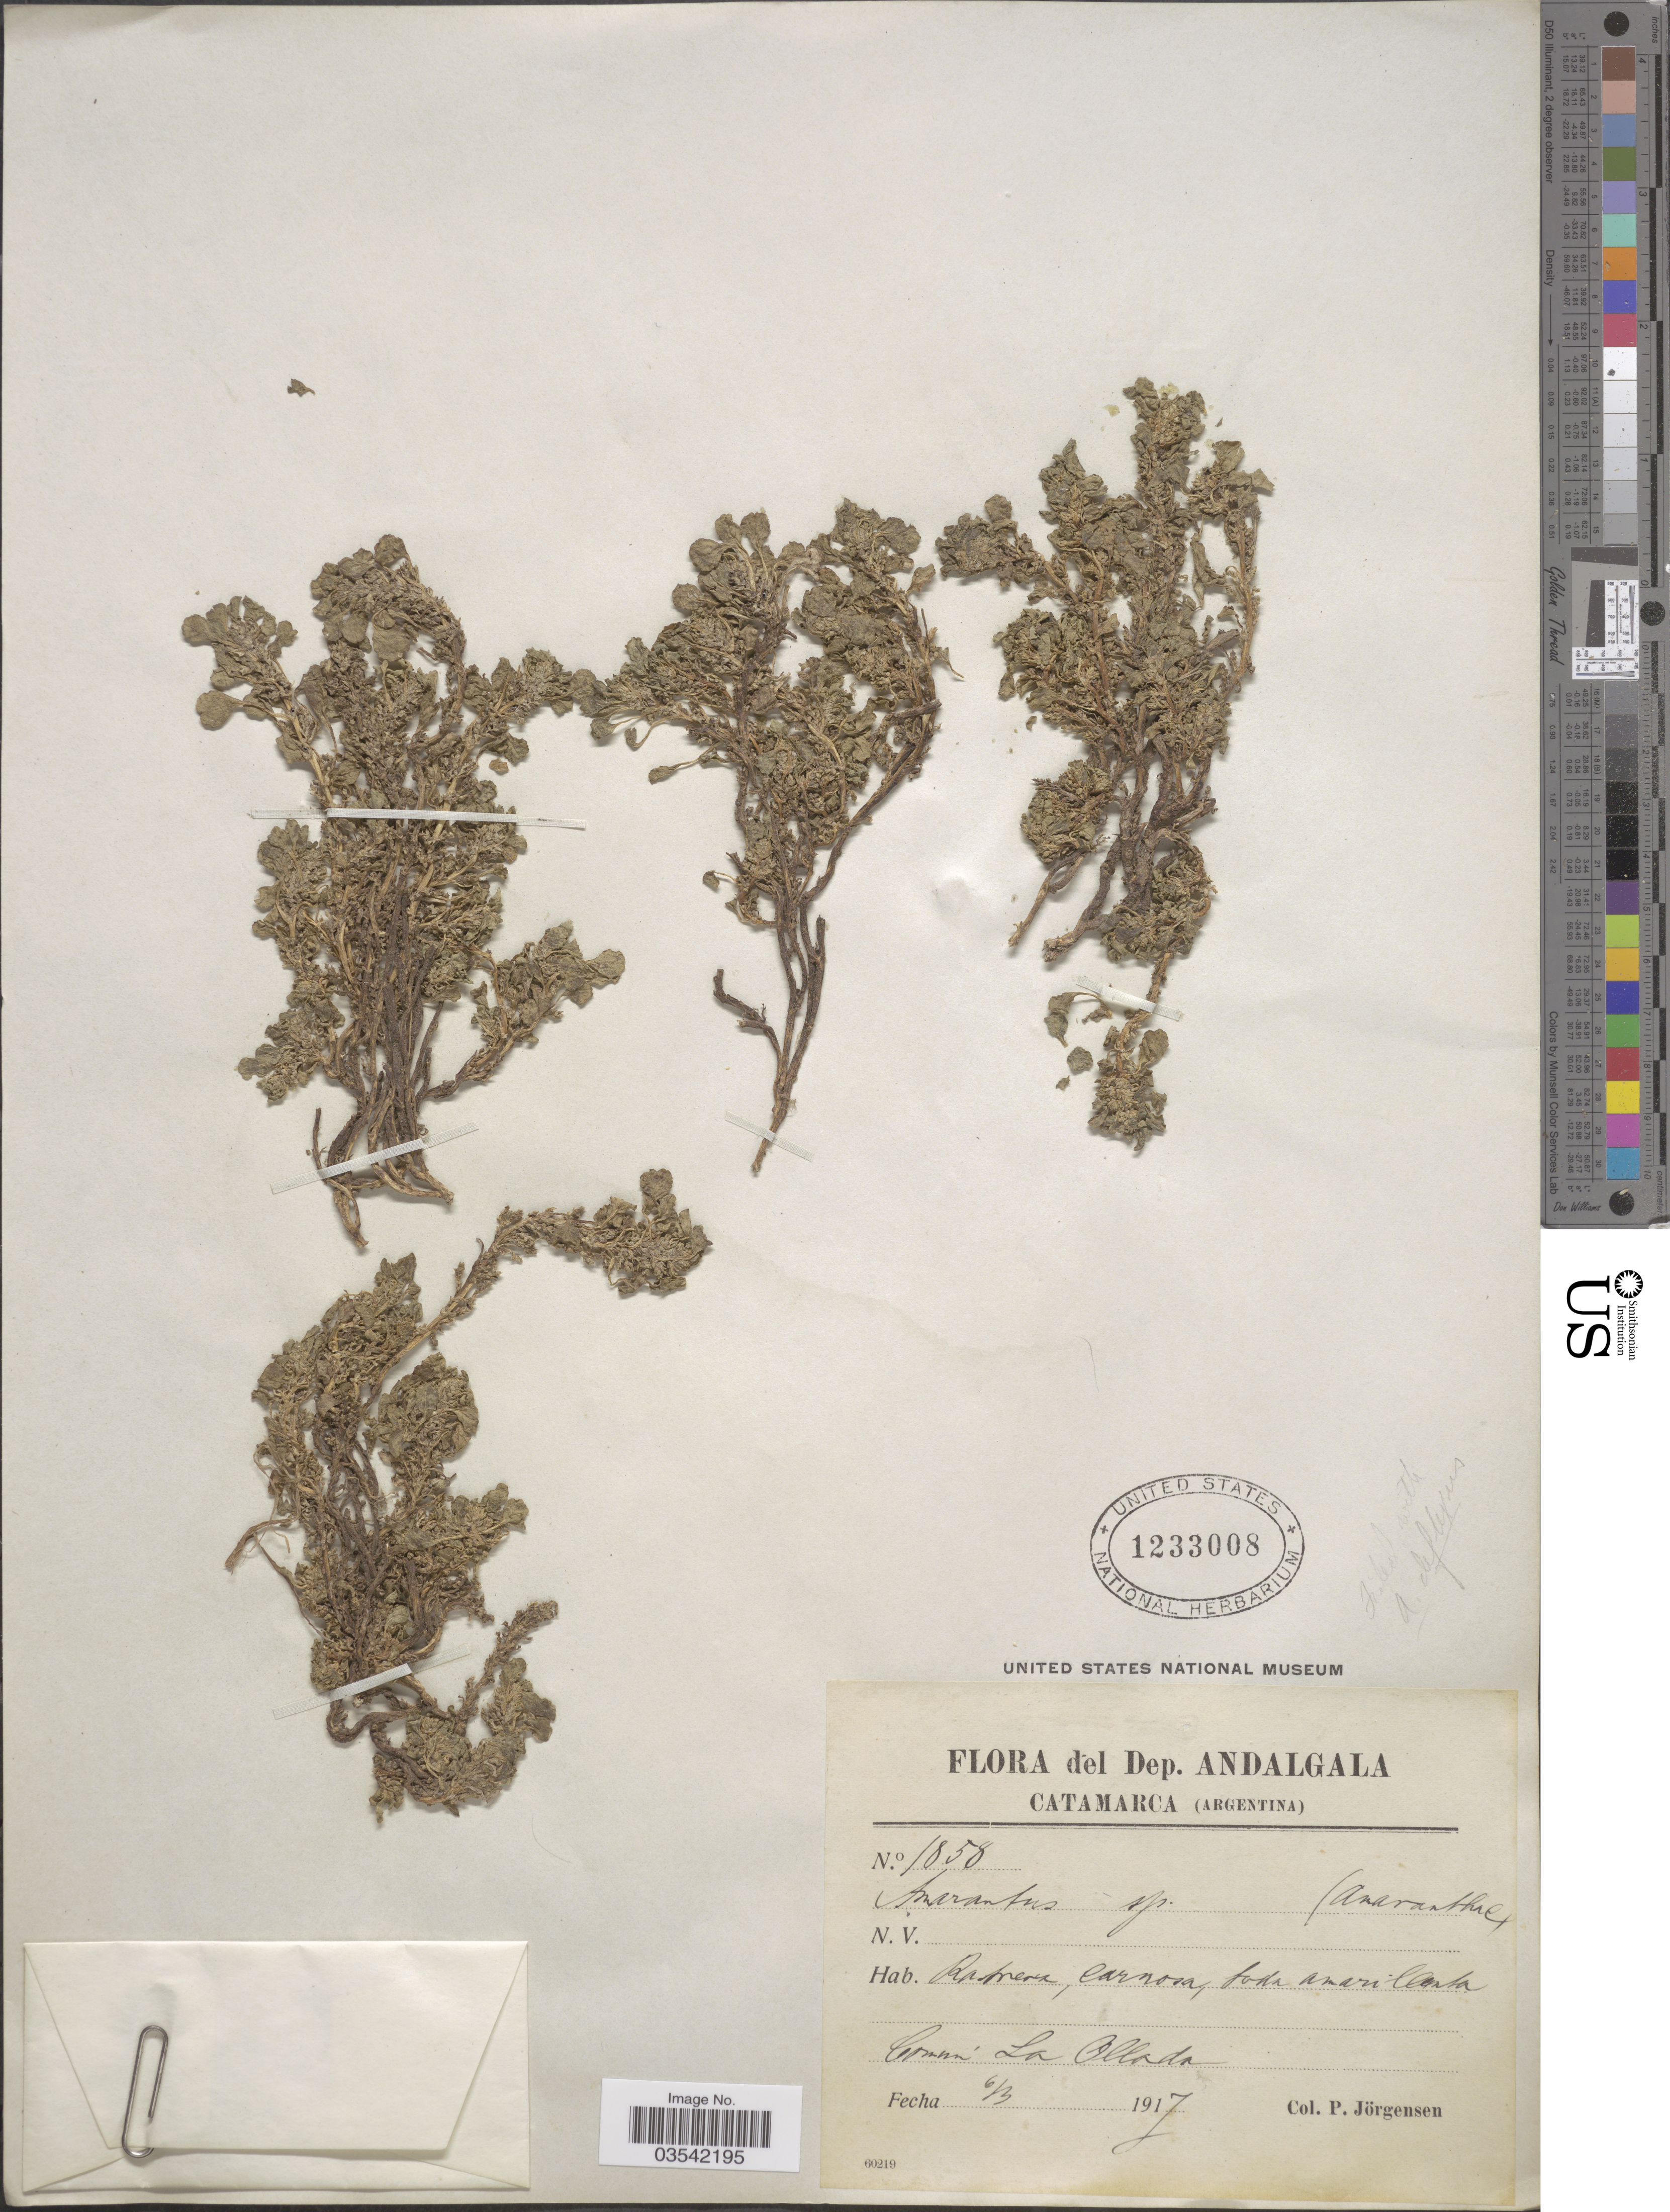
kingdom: Plantae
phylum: Tracheophyta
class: Magnoliopsida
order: Caryophyllales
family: Amaranthaceae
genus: Amaranthus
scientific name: Amaranthus sp.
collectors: P. Jörgensen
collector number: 1858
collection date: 1917-03-06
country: Argentina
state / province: Catamarca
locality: Dep. Andalgala. Común La Ollada.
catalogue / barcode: US 1233008